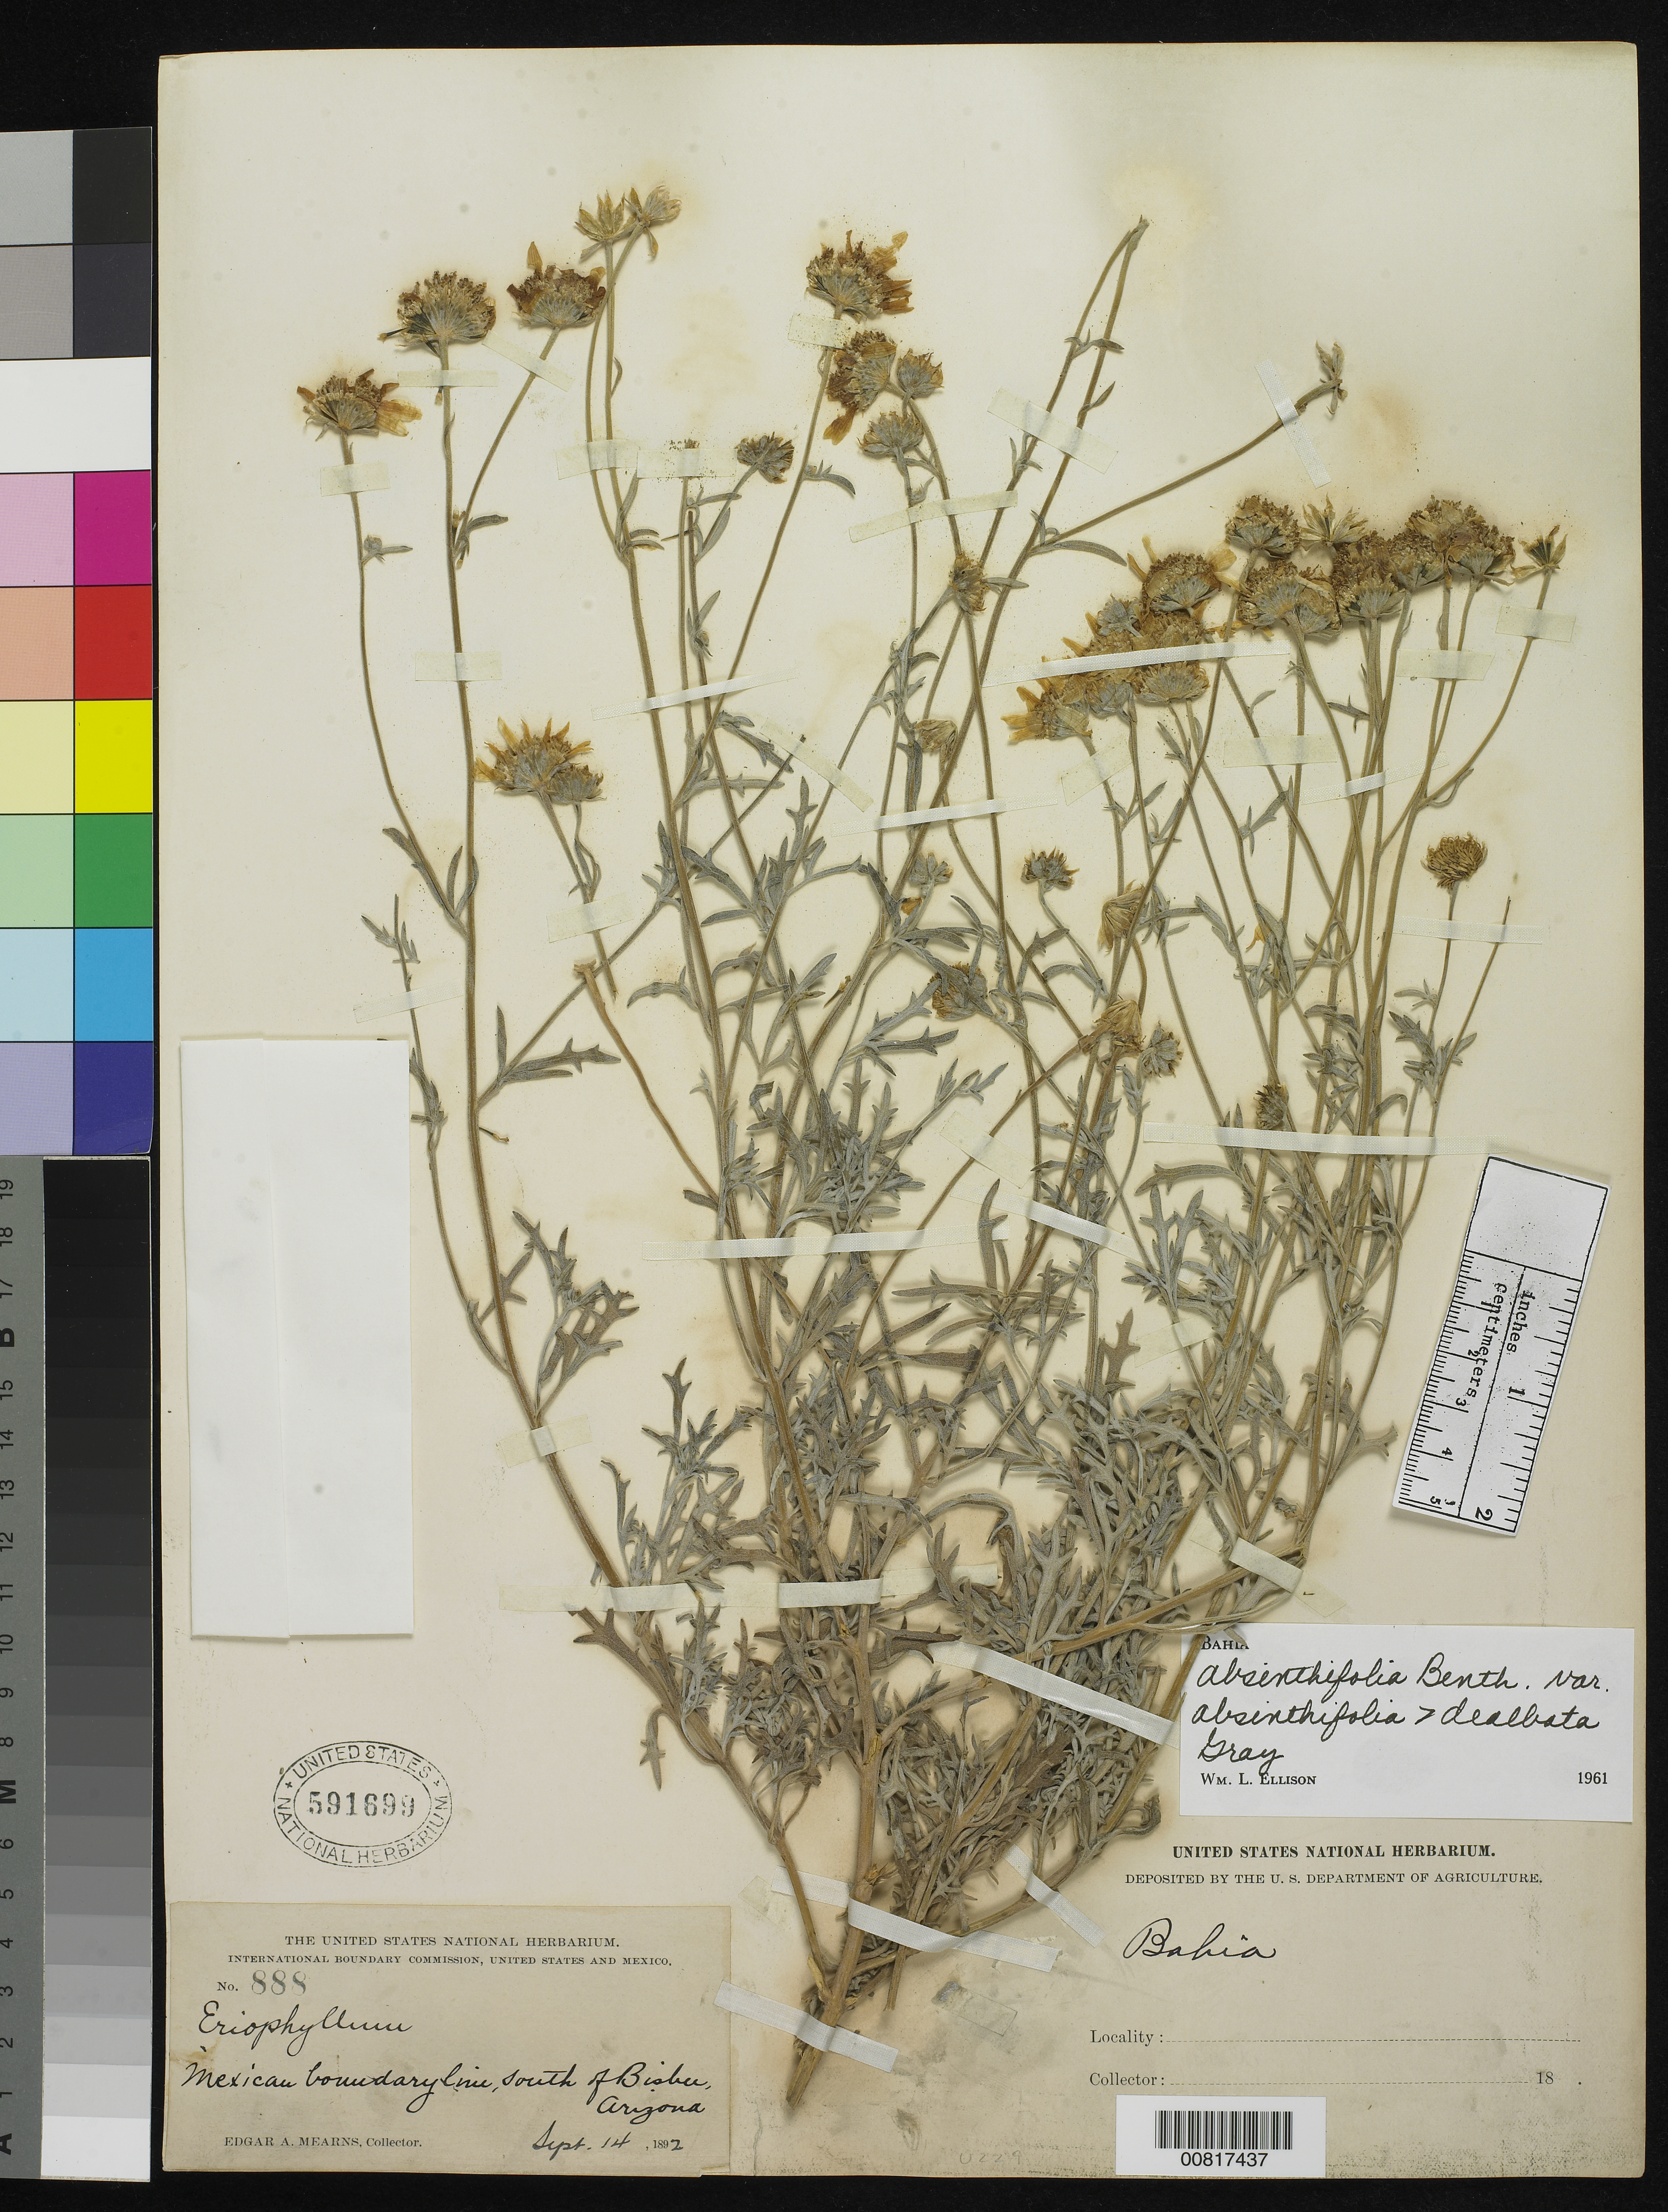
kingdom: Plantae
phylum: Tracheophyta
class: Magnoliopsida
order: Asterales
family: Asteraceae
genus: Bahia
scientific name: Bahia absinthifolia var. absinthifolia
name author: Benth.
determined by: Ellison, W. L.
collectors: E. A. Mearns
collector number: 888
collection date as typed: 14 Sep 1892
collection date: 1892-09-14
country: United States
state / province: Arizona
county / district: Cochise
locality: Mexican Boundary Line, S of Bisbee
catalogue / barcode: US 591699